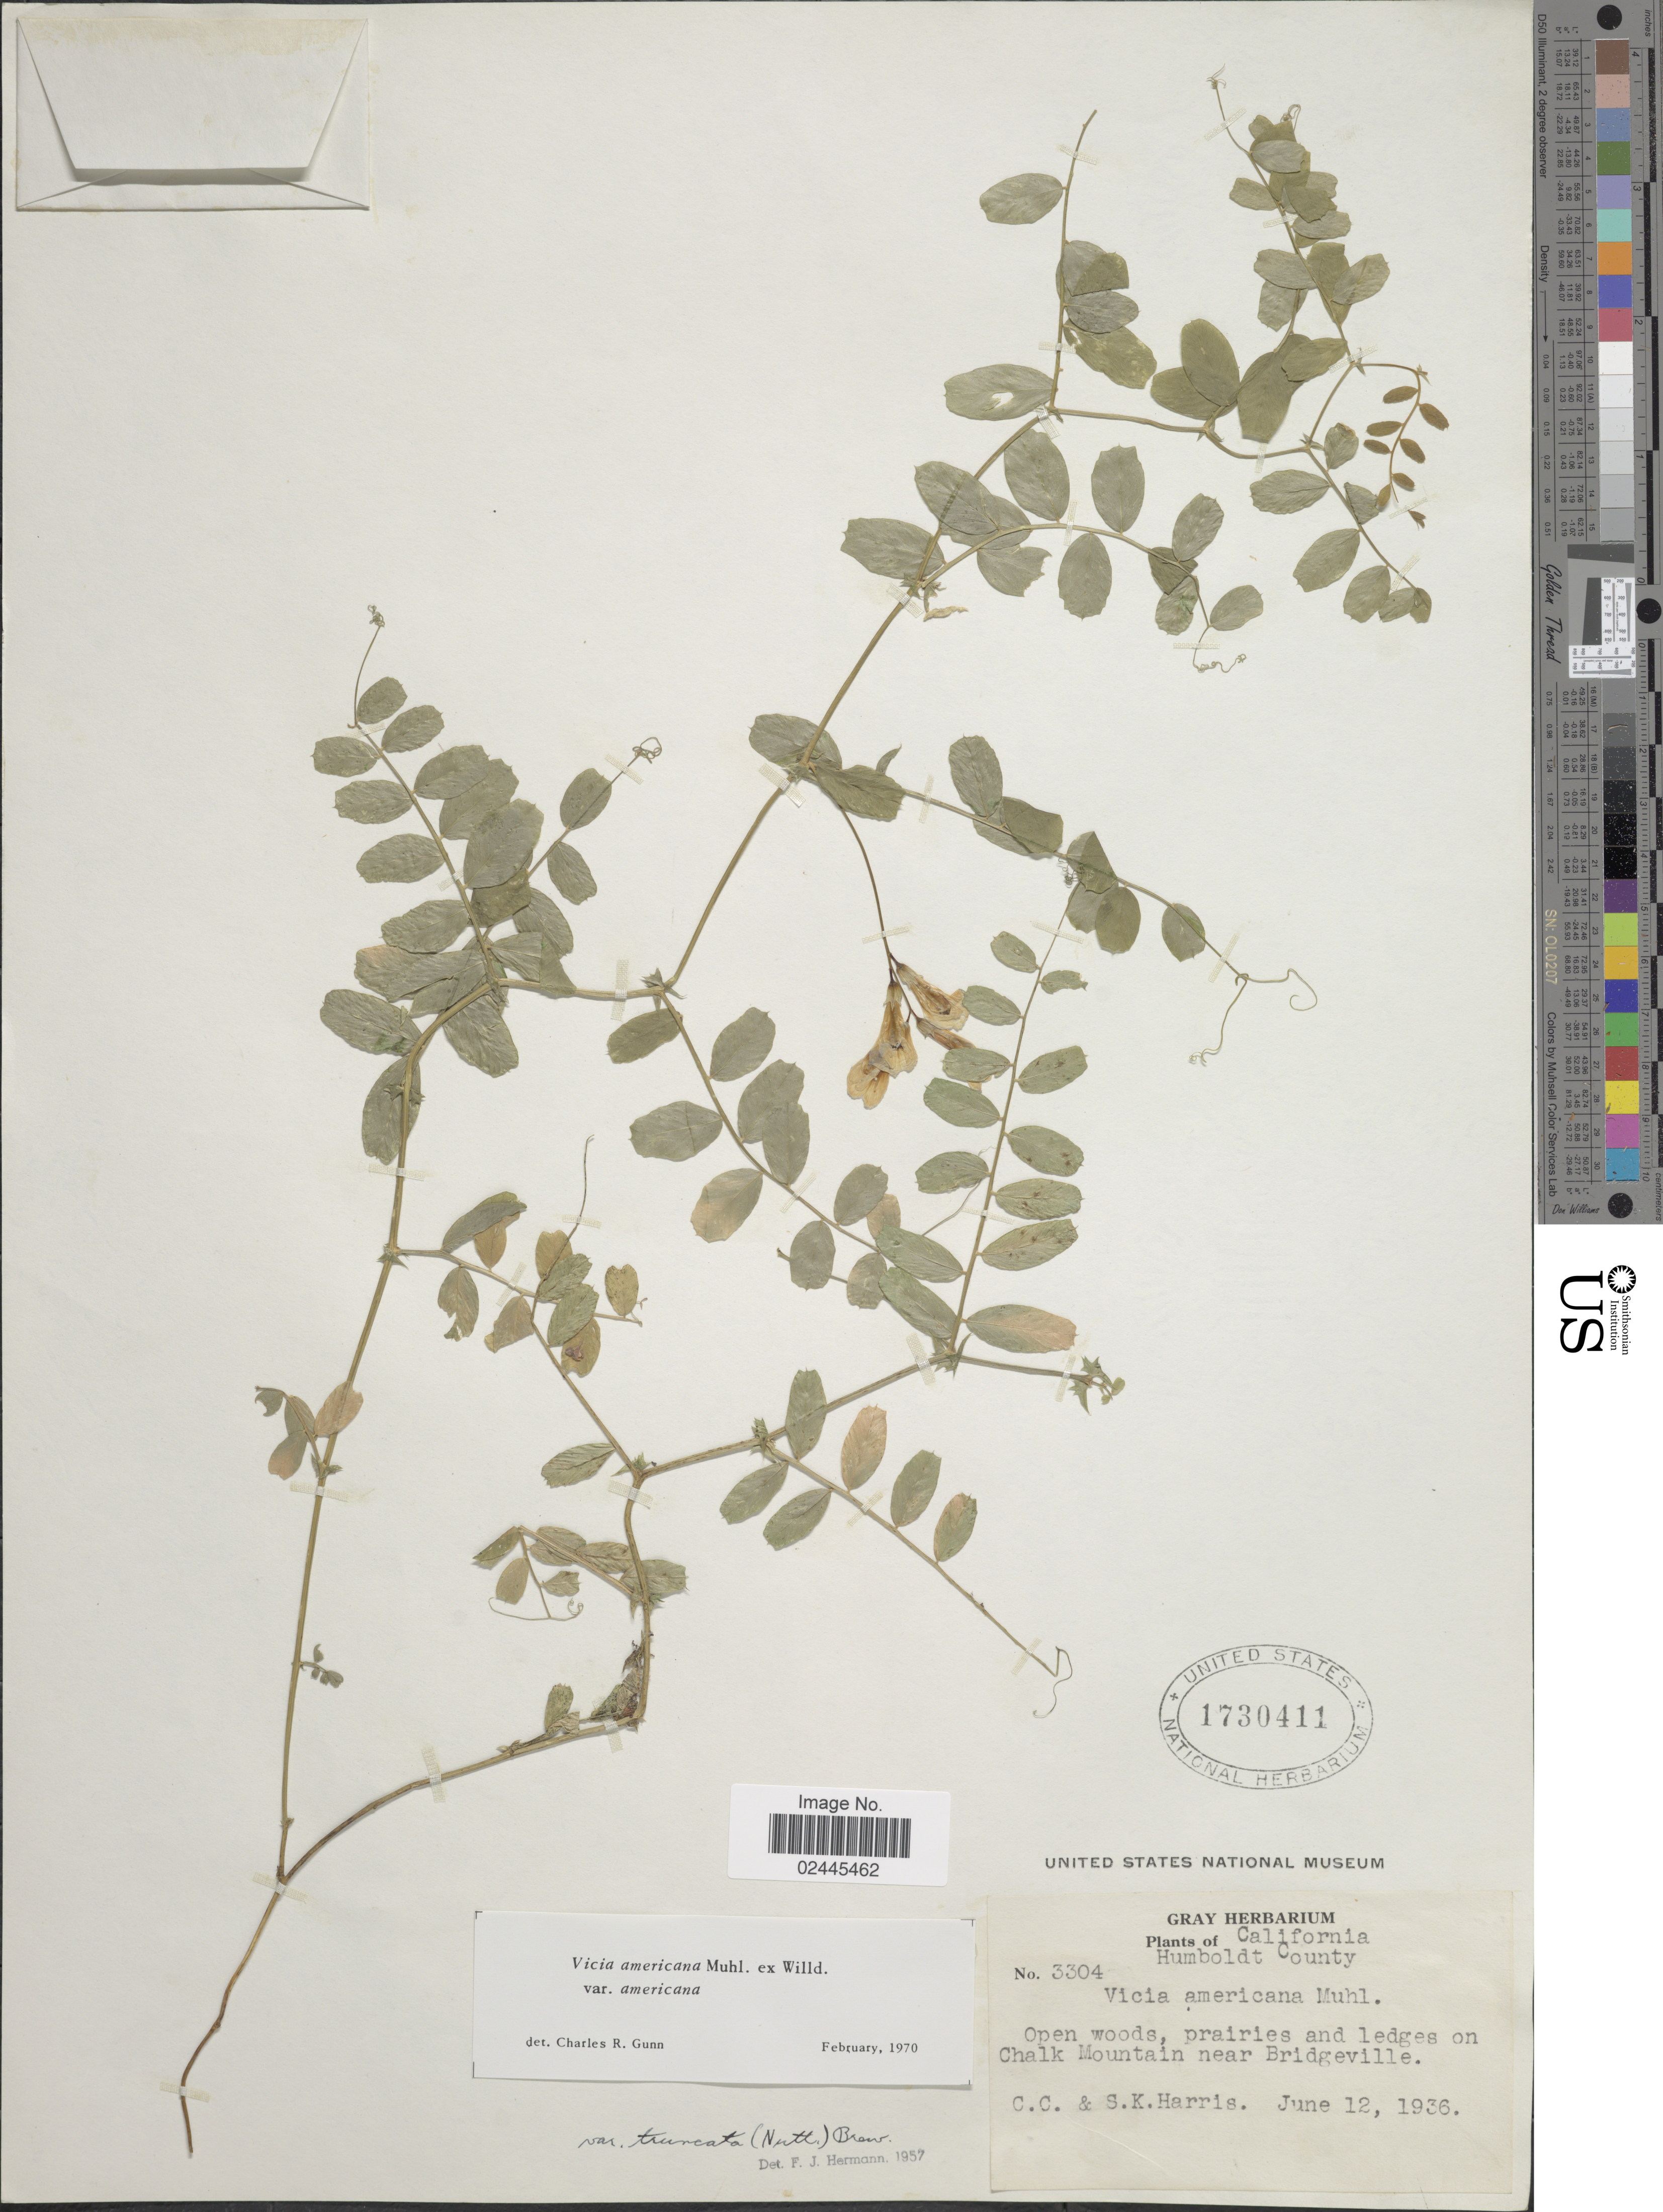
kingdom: Plantae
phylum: Tracheophyta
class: Magnoliopsida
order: Fabales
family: Fabaceae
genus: Vicia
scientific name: Vicia americana var. americana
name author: Muhl. ex Willd.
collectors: C. C. Harris & S. K. Harris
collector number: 3304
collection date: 1936-06-12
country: United States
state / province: California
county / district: Humboldt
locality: Humboldt County. Open woods, prairies and ledges on Chalk Mountain near Bridgeville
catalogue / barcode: US 1730411